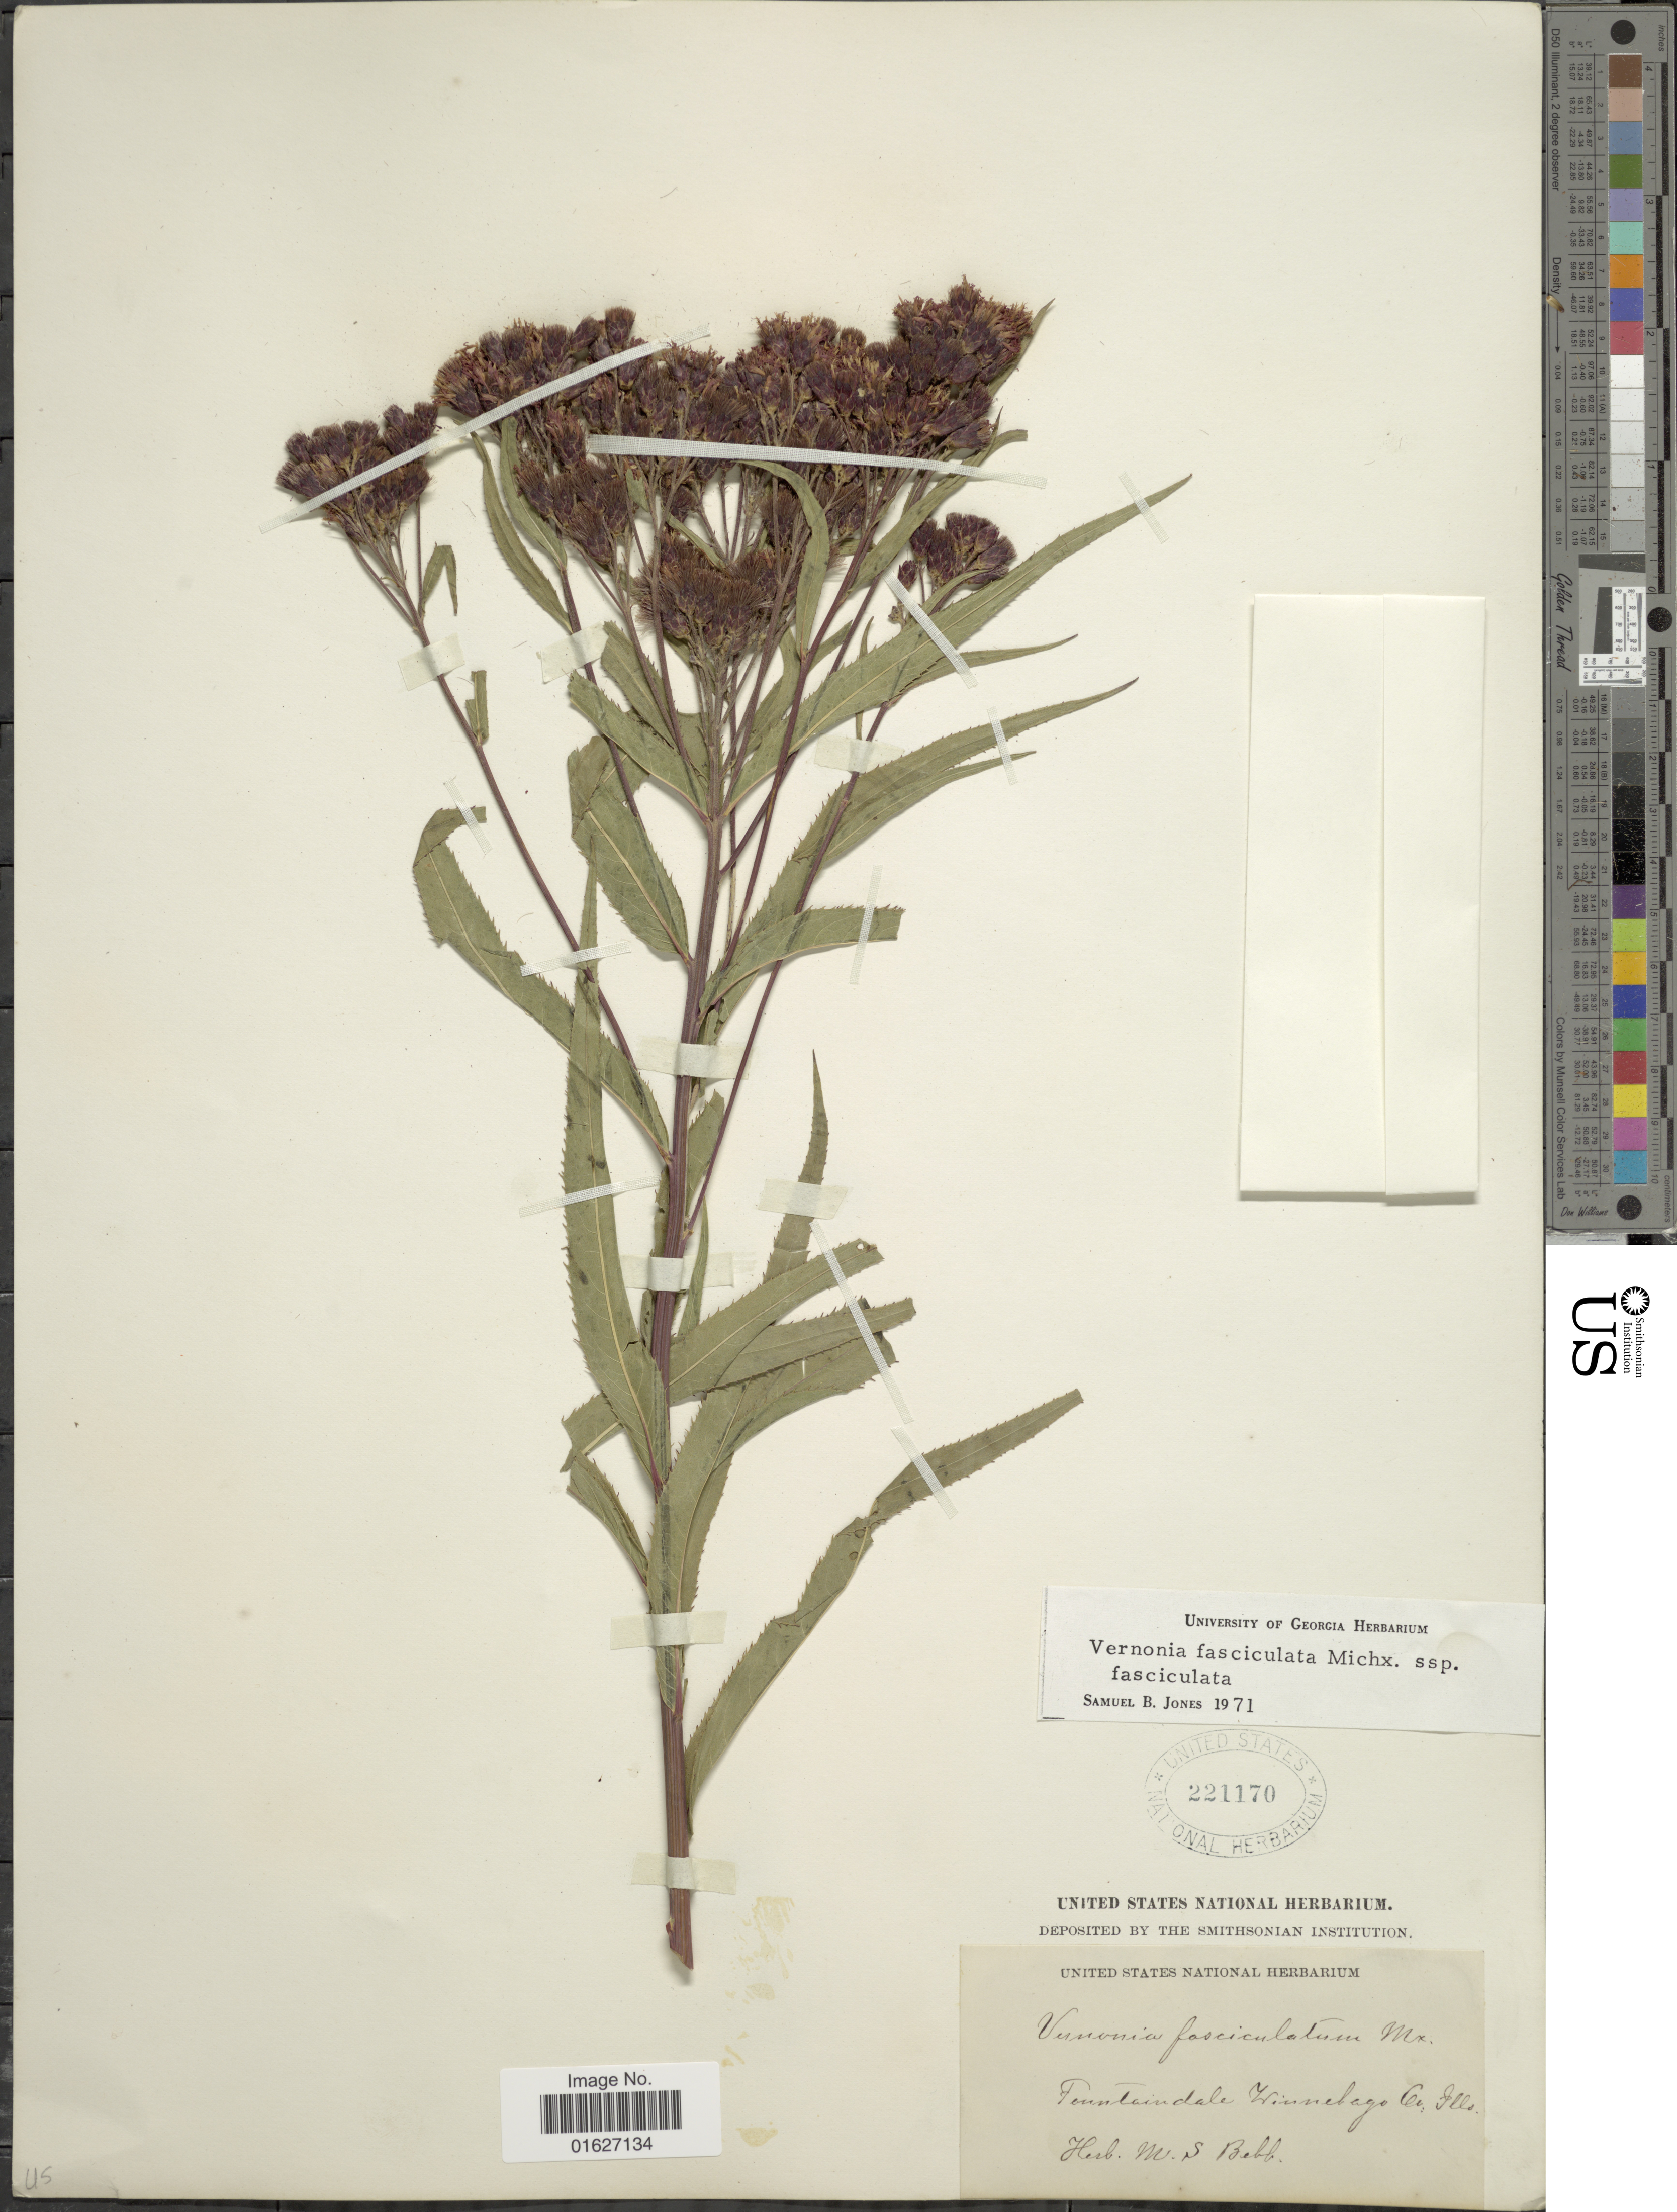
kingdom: Plantae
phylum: Tracheophyta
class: Magnoliopsida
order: Asterales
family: Asteraceae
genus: Vernonia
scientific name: Vernonia fasciculata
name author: Michx.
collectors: ex Herb. M. S. Bebb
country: United States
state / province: Illinois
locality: Fountaindale Winnebago Co.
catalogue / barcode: US 221170